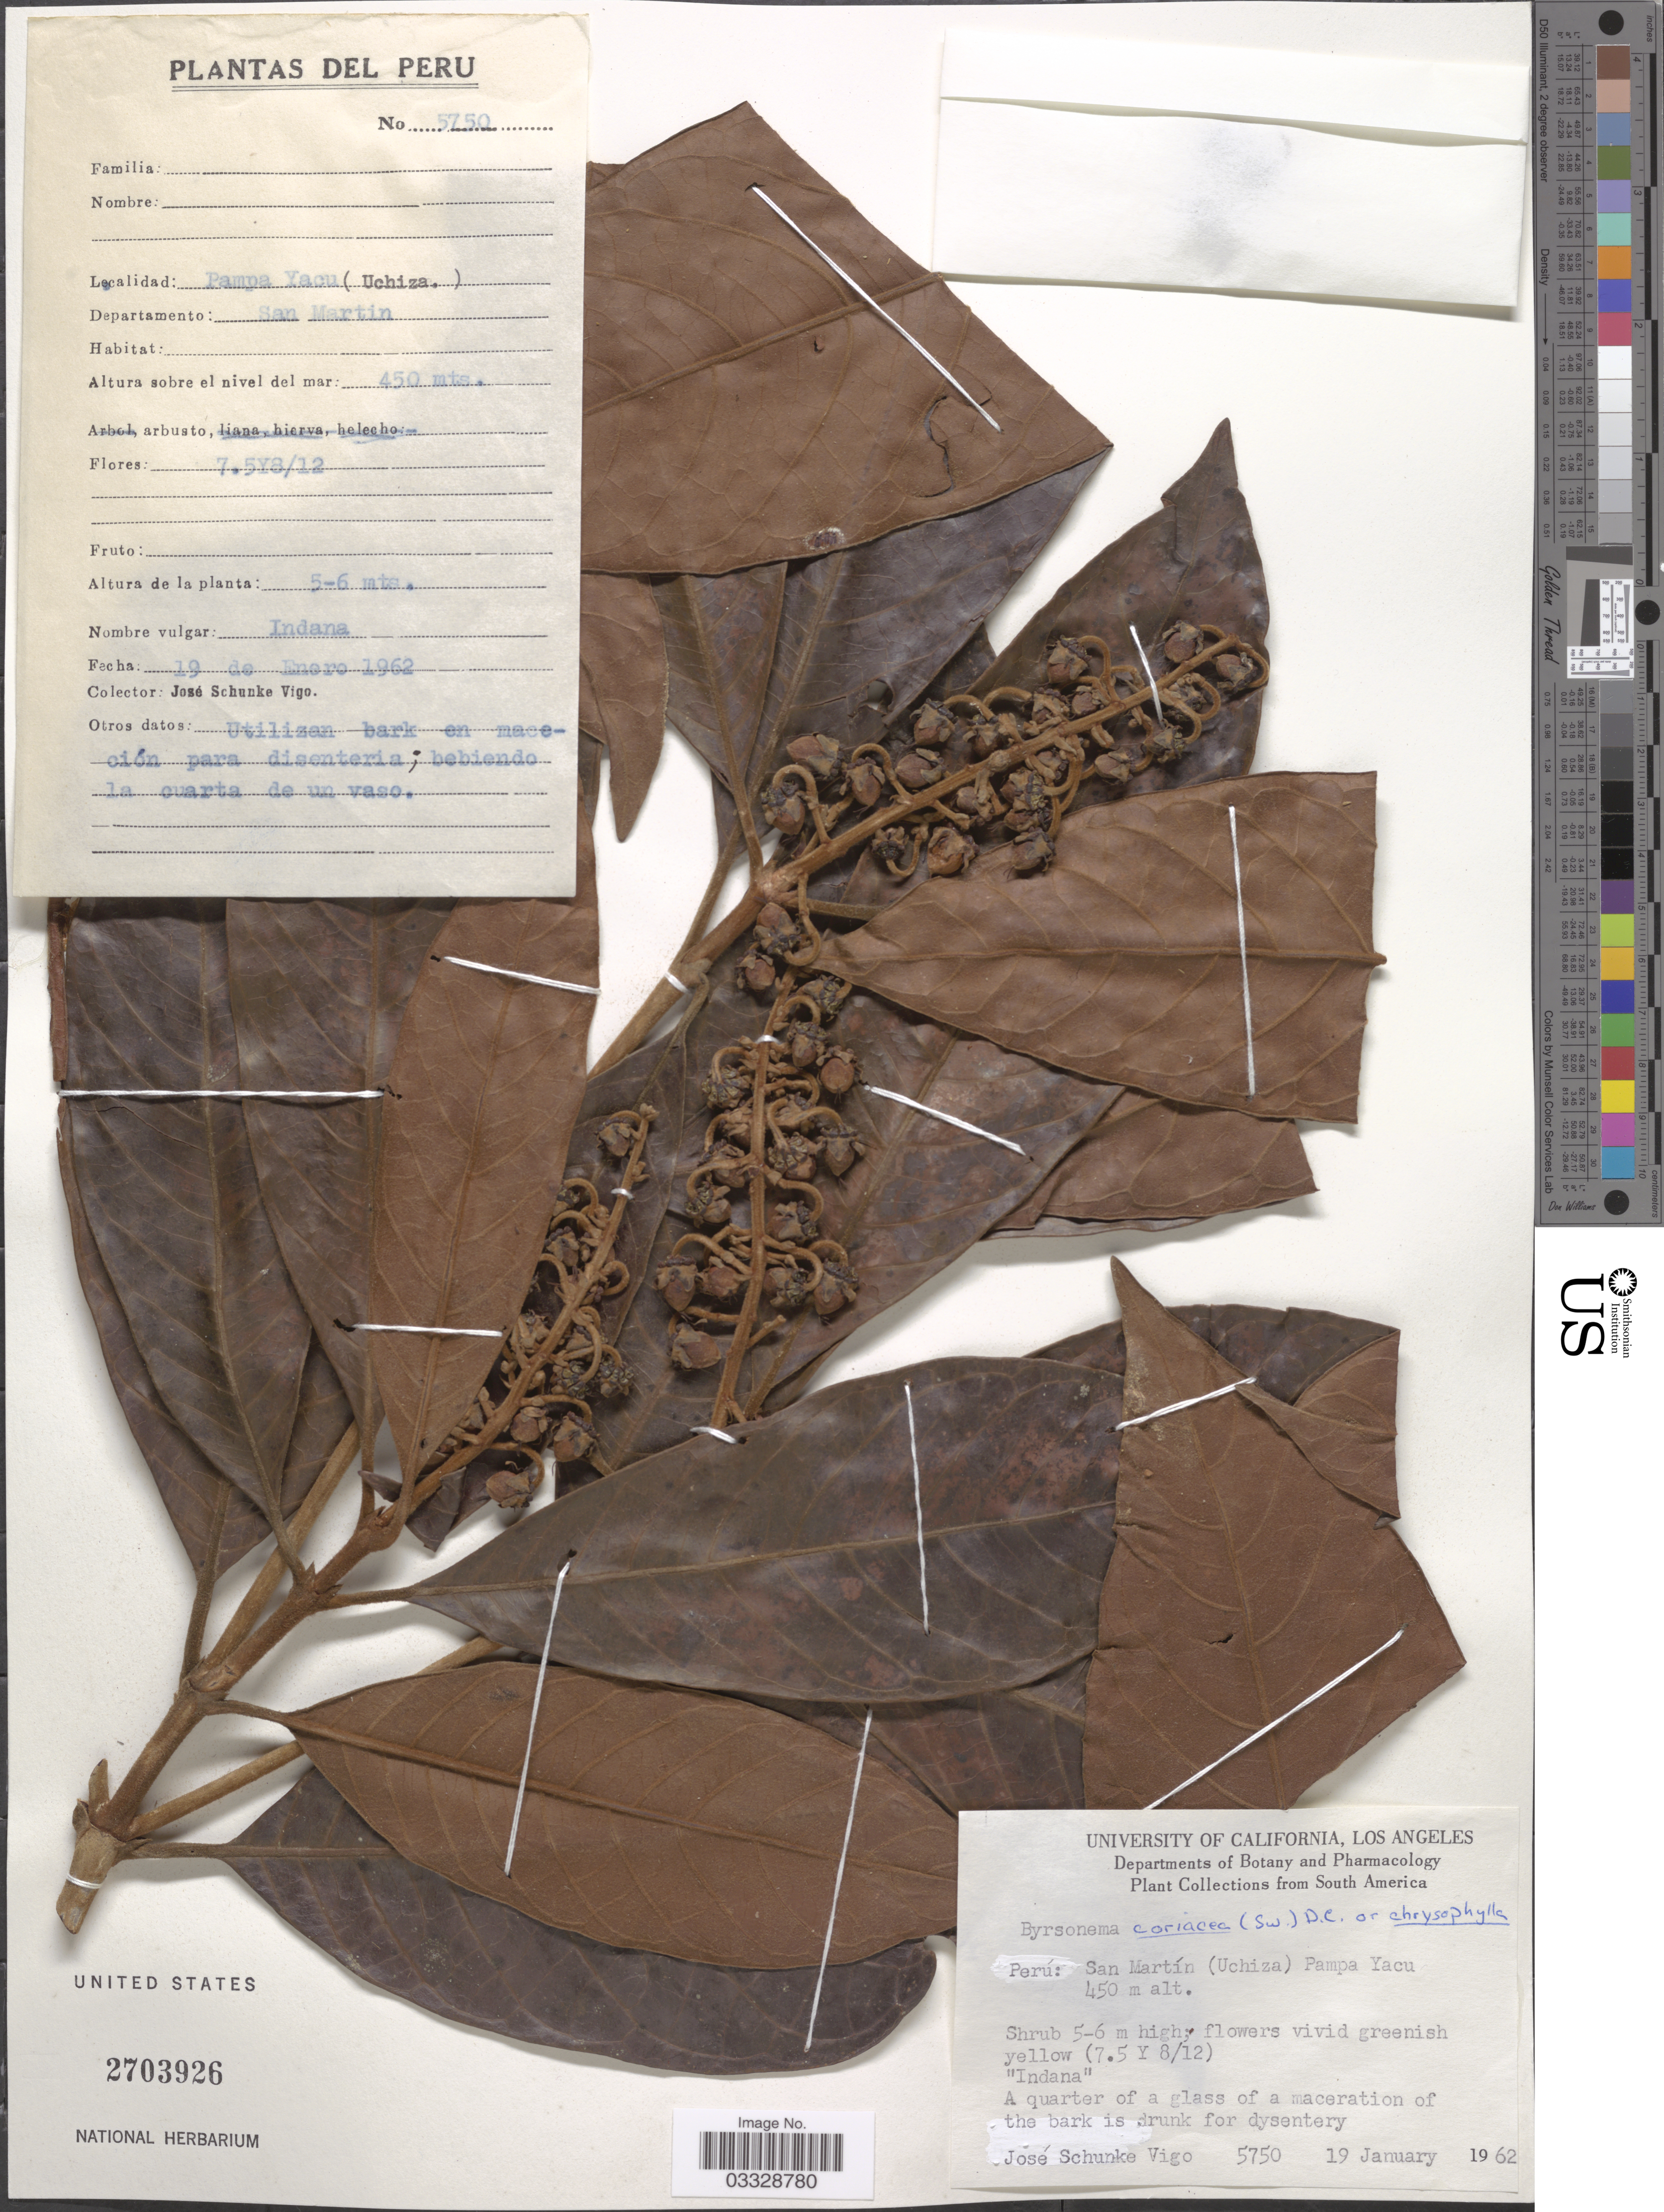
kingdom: Plantae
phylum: Tracheophyta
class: Magnoliopsida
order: Malpighiales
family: Malpighiaceae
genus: Byrsonima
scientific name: Byrsonima chrysophylla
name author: Kunth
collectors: J. Schunke Vigo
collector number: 5750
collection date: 1962-01-19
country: Peru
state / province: San Martín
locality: (Uchiza) Pampa Yacu. Departamento: San Martin.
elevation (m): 450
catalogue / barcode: US 2703926